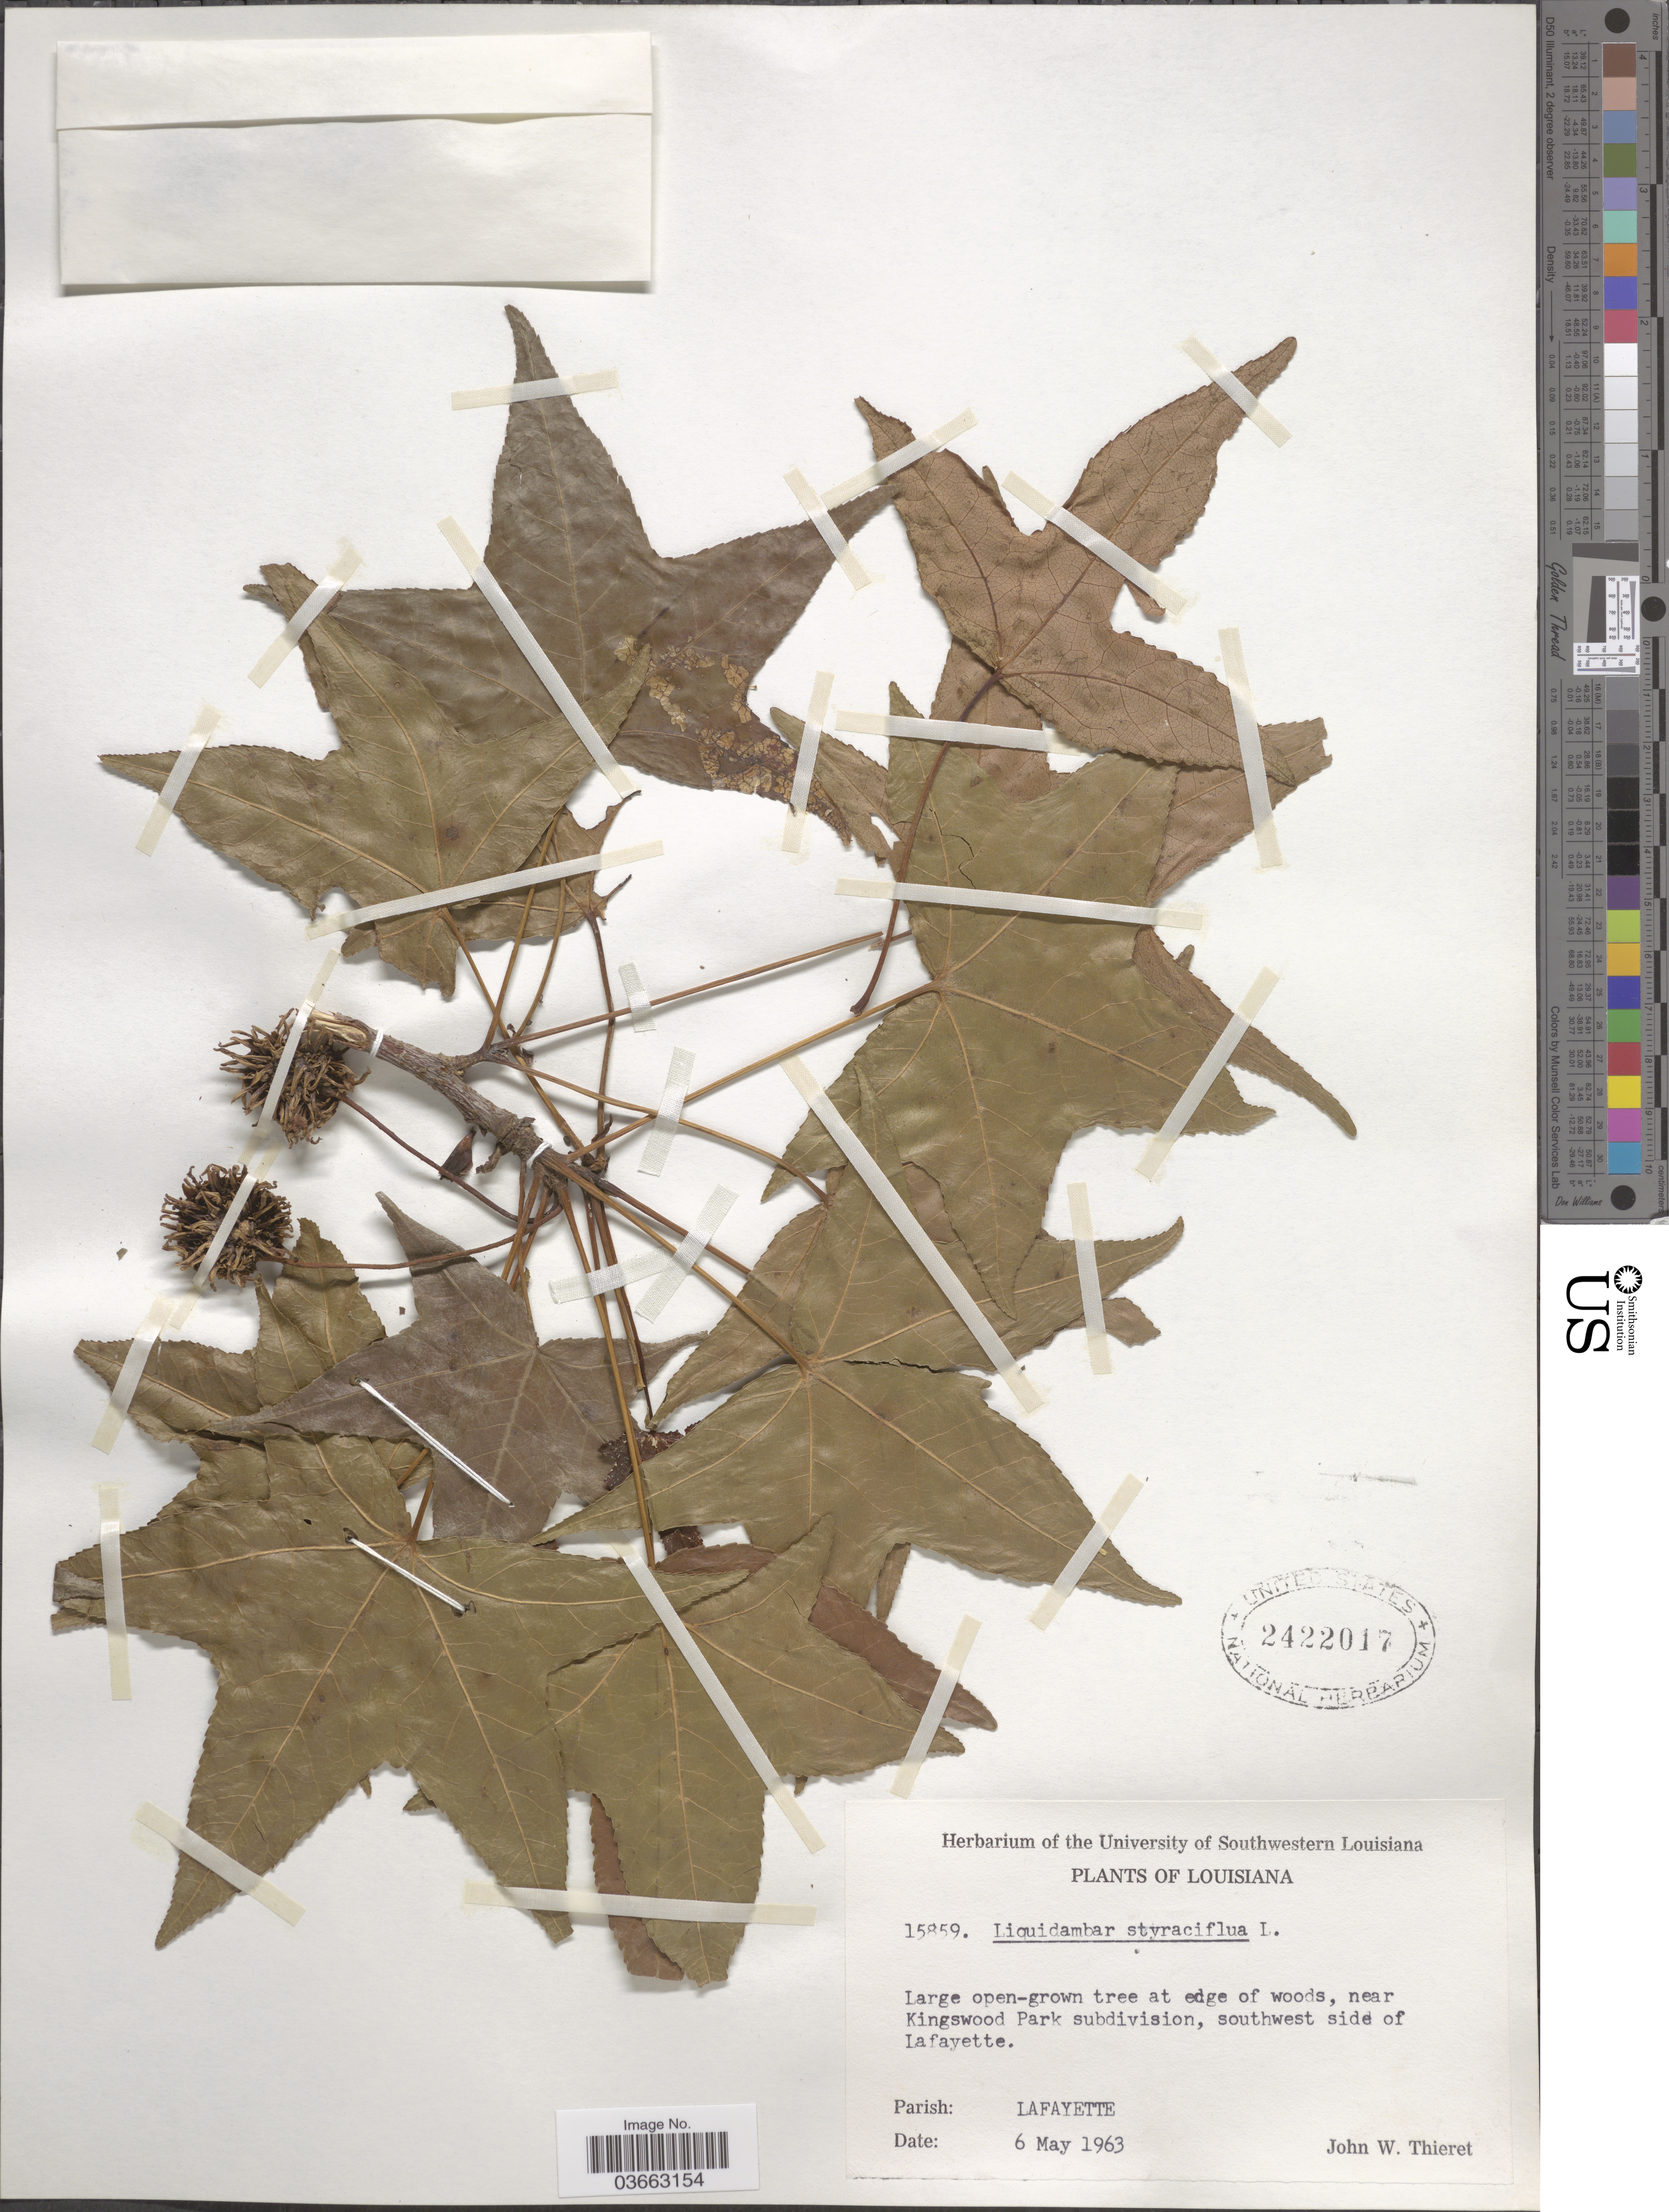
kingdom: Plantae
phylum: Tracheophyta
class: Magnoliopsida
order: Saxifragales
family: Altingiaceae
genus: Liquidambar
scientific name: Liquidambar styraciflua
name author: L.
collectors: J. W. Thieret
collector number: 15859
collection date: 1963-05-06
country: United States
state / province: Louisiana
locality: Near Kingswood Park subdivision, southwest side of Lafayette. Parish: Lafayette.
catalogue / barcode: US 2422017